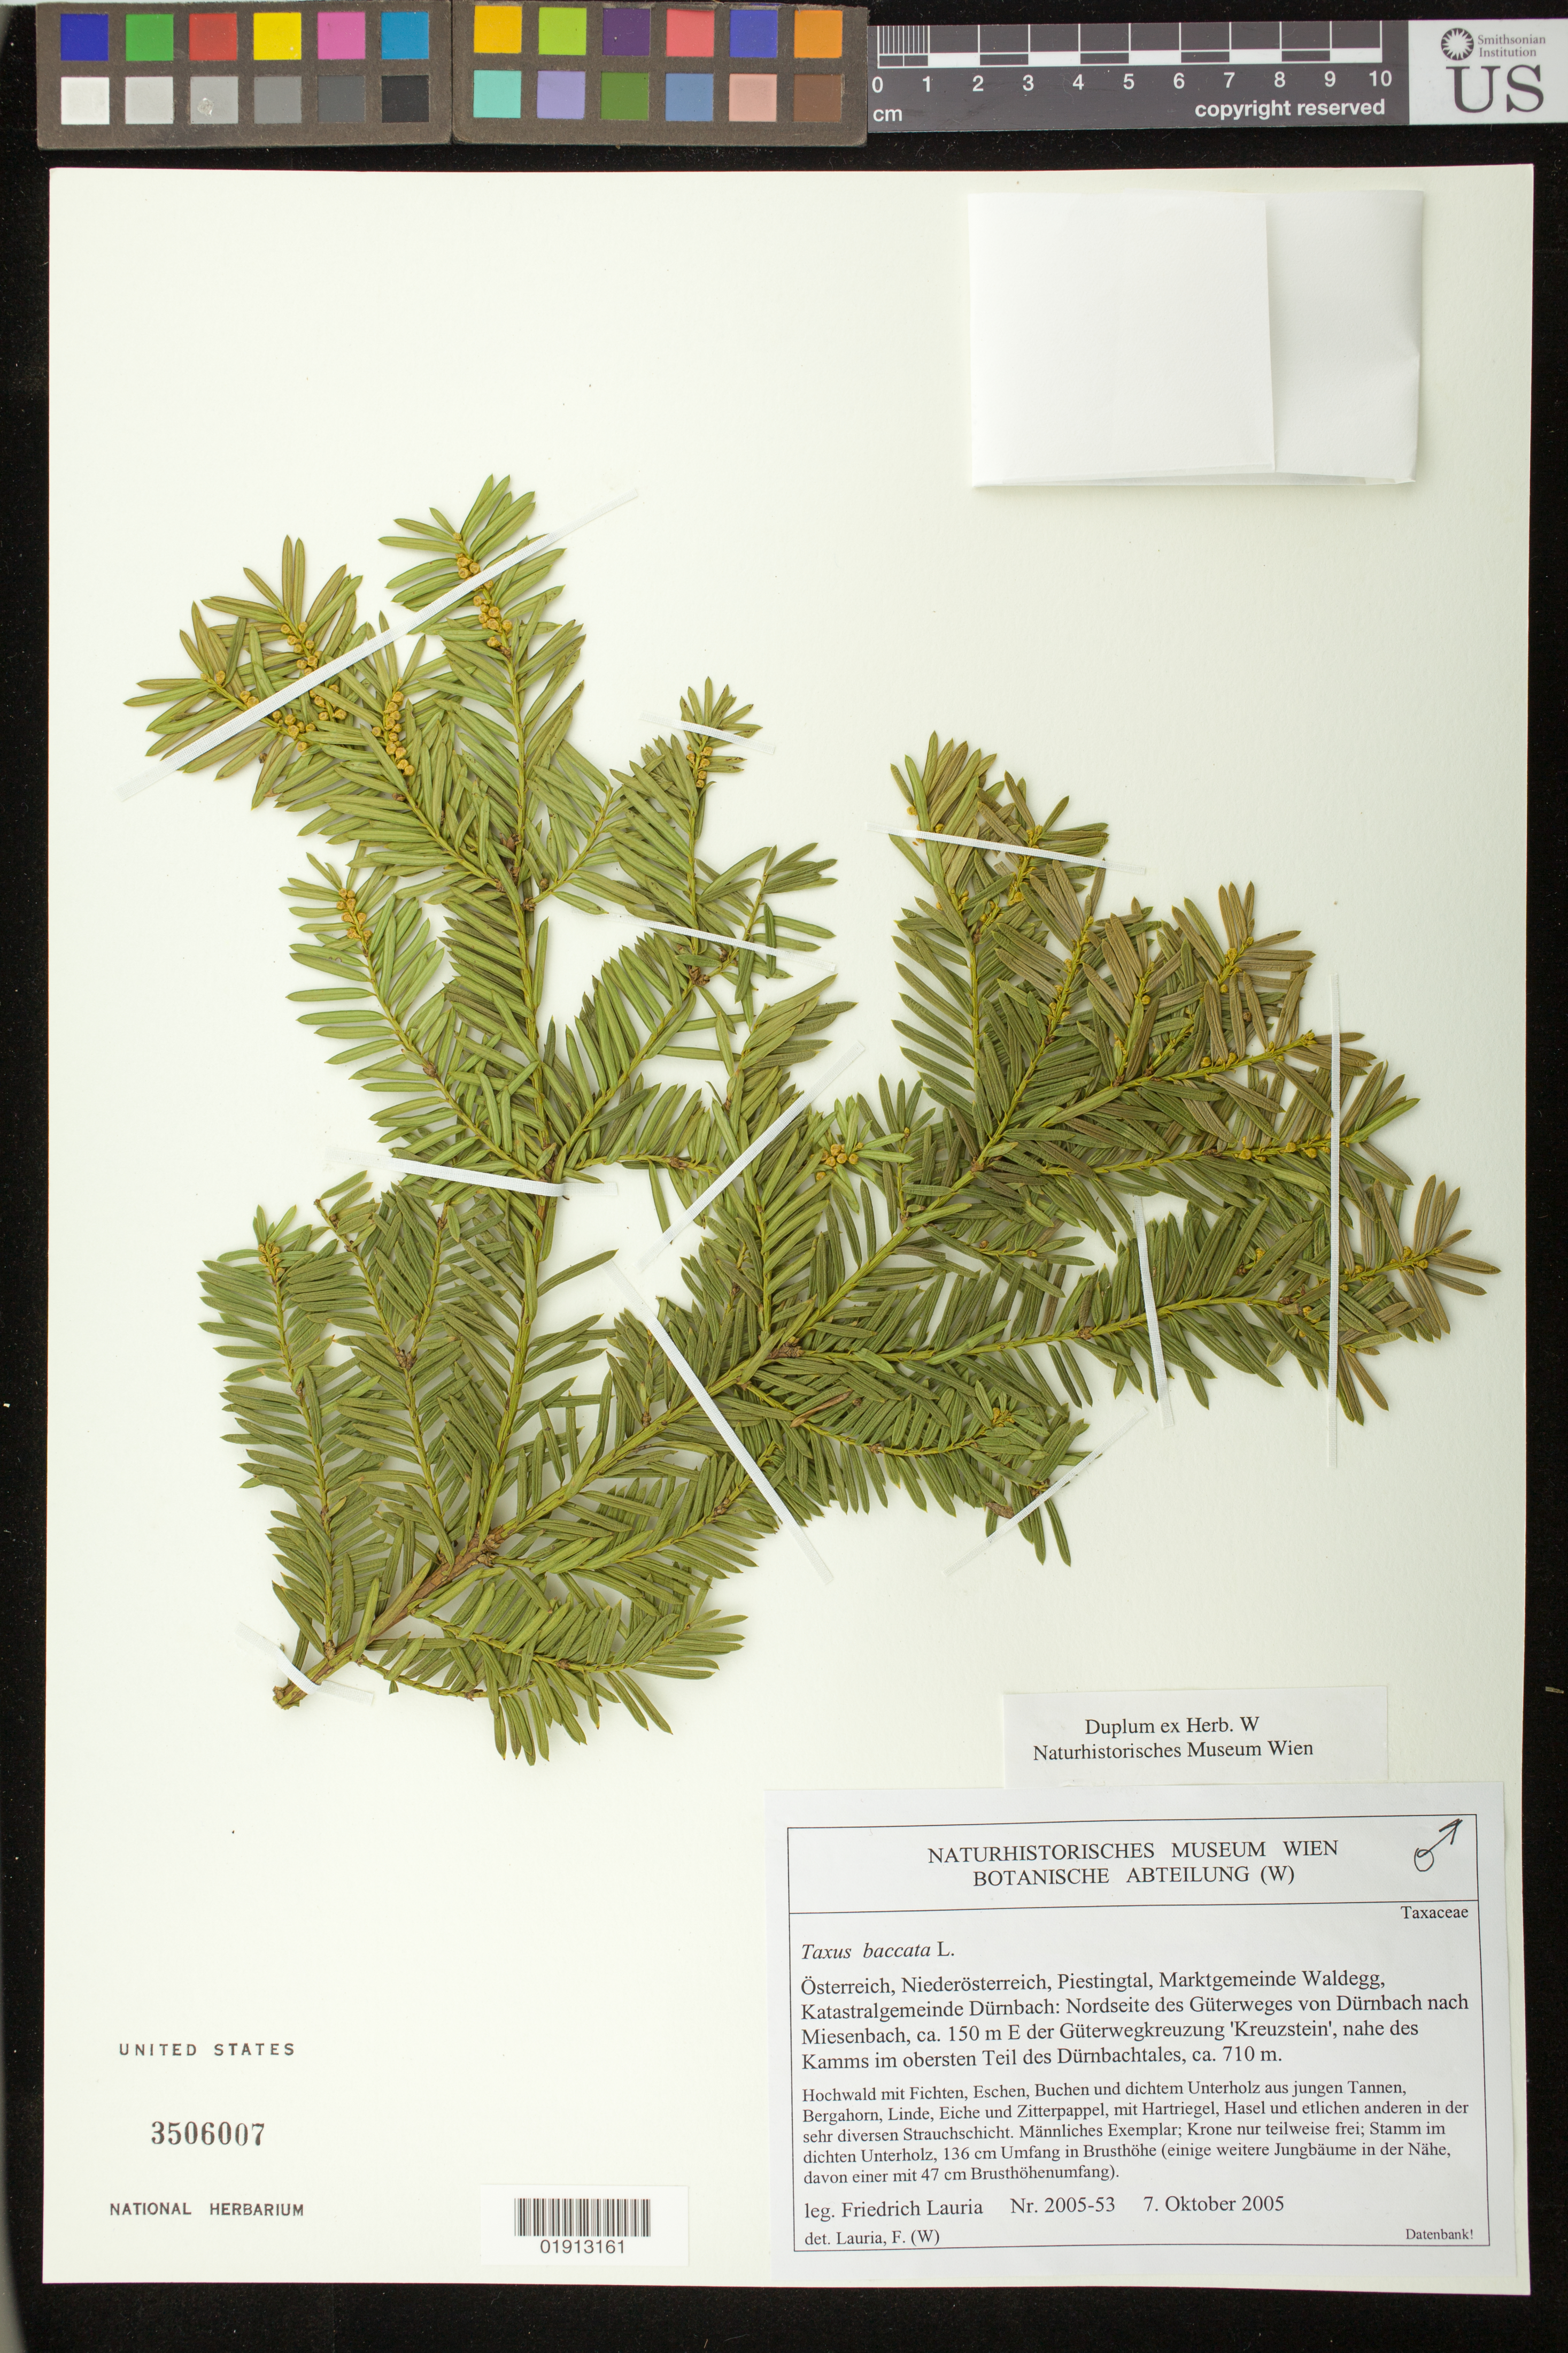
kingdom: Plantae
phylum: Tracheophyta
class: Pinopsida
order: Pinales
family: Taxaceae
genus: Taxus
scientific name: Taxus baccata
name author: L.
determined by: Lauria, F.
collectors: F. Lauria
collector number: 2005-53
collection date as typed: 7 Oktober 2005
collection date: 2005-10-07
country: Austria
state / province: Niederosterreich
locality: Piestingtal, Marktgemeinde Waldegg, Katastralgemeinde Dürnbach: Nordseite des Güterweges von Dürnbach nach Miesenbach, ca. 150m E der Güterwegkreuzung 'Kreuzstein', nahe des Kamms im obersten Teil des Dürnbachtales.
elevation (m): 710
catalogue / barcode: US 3506007